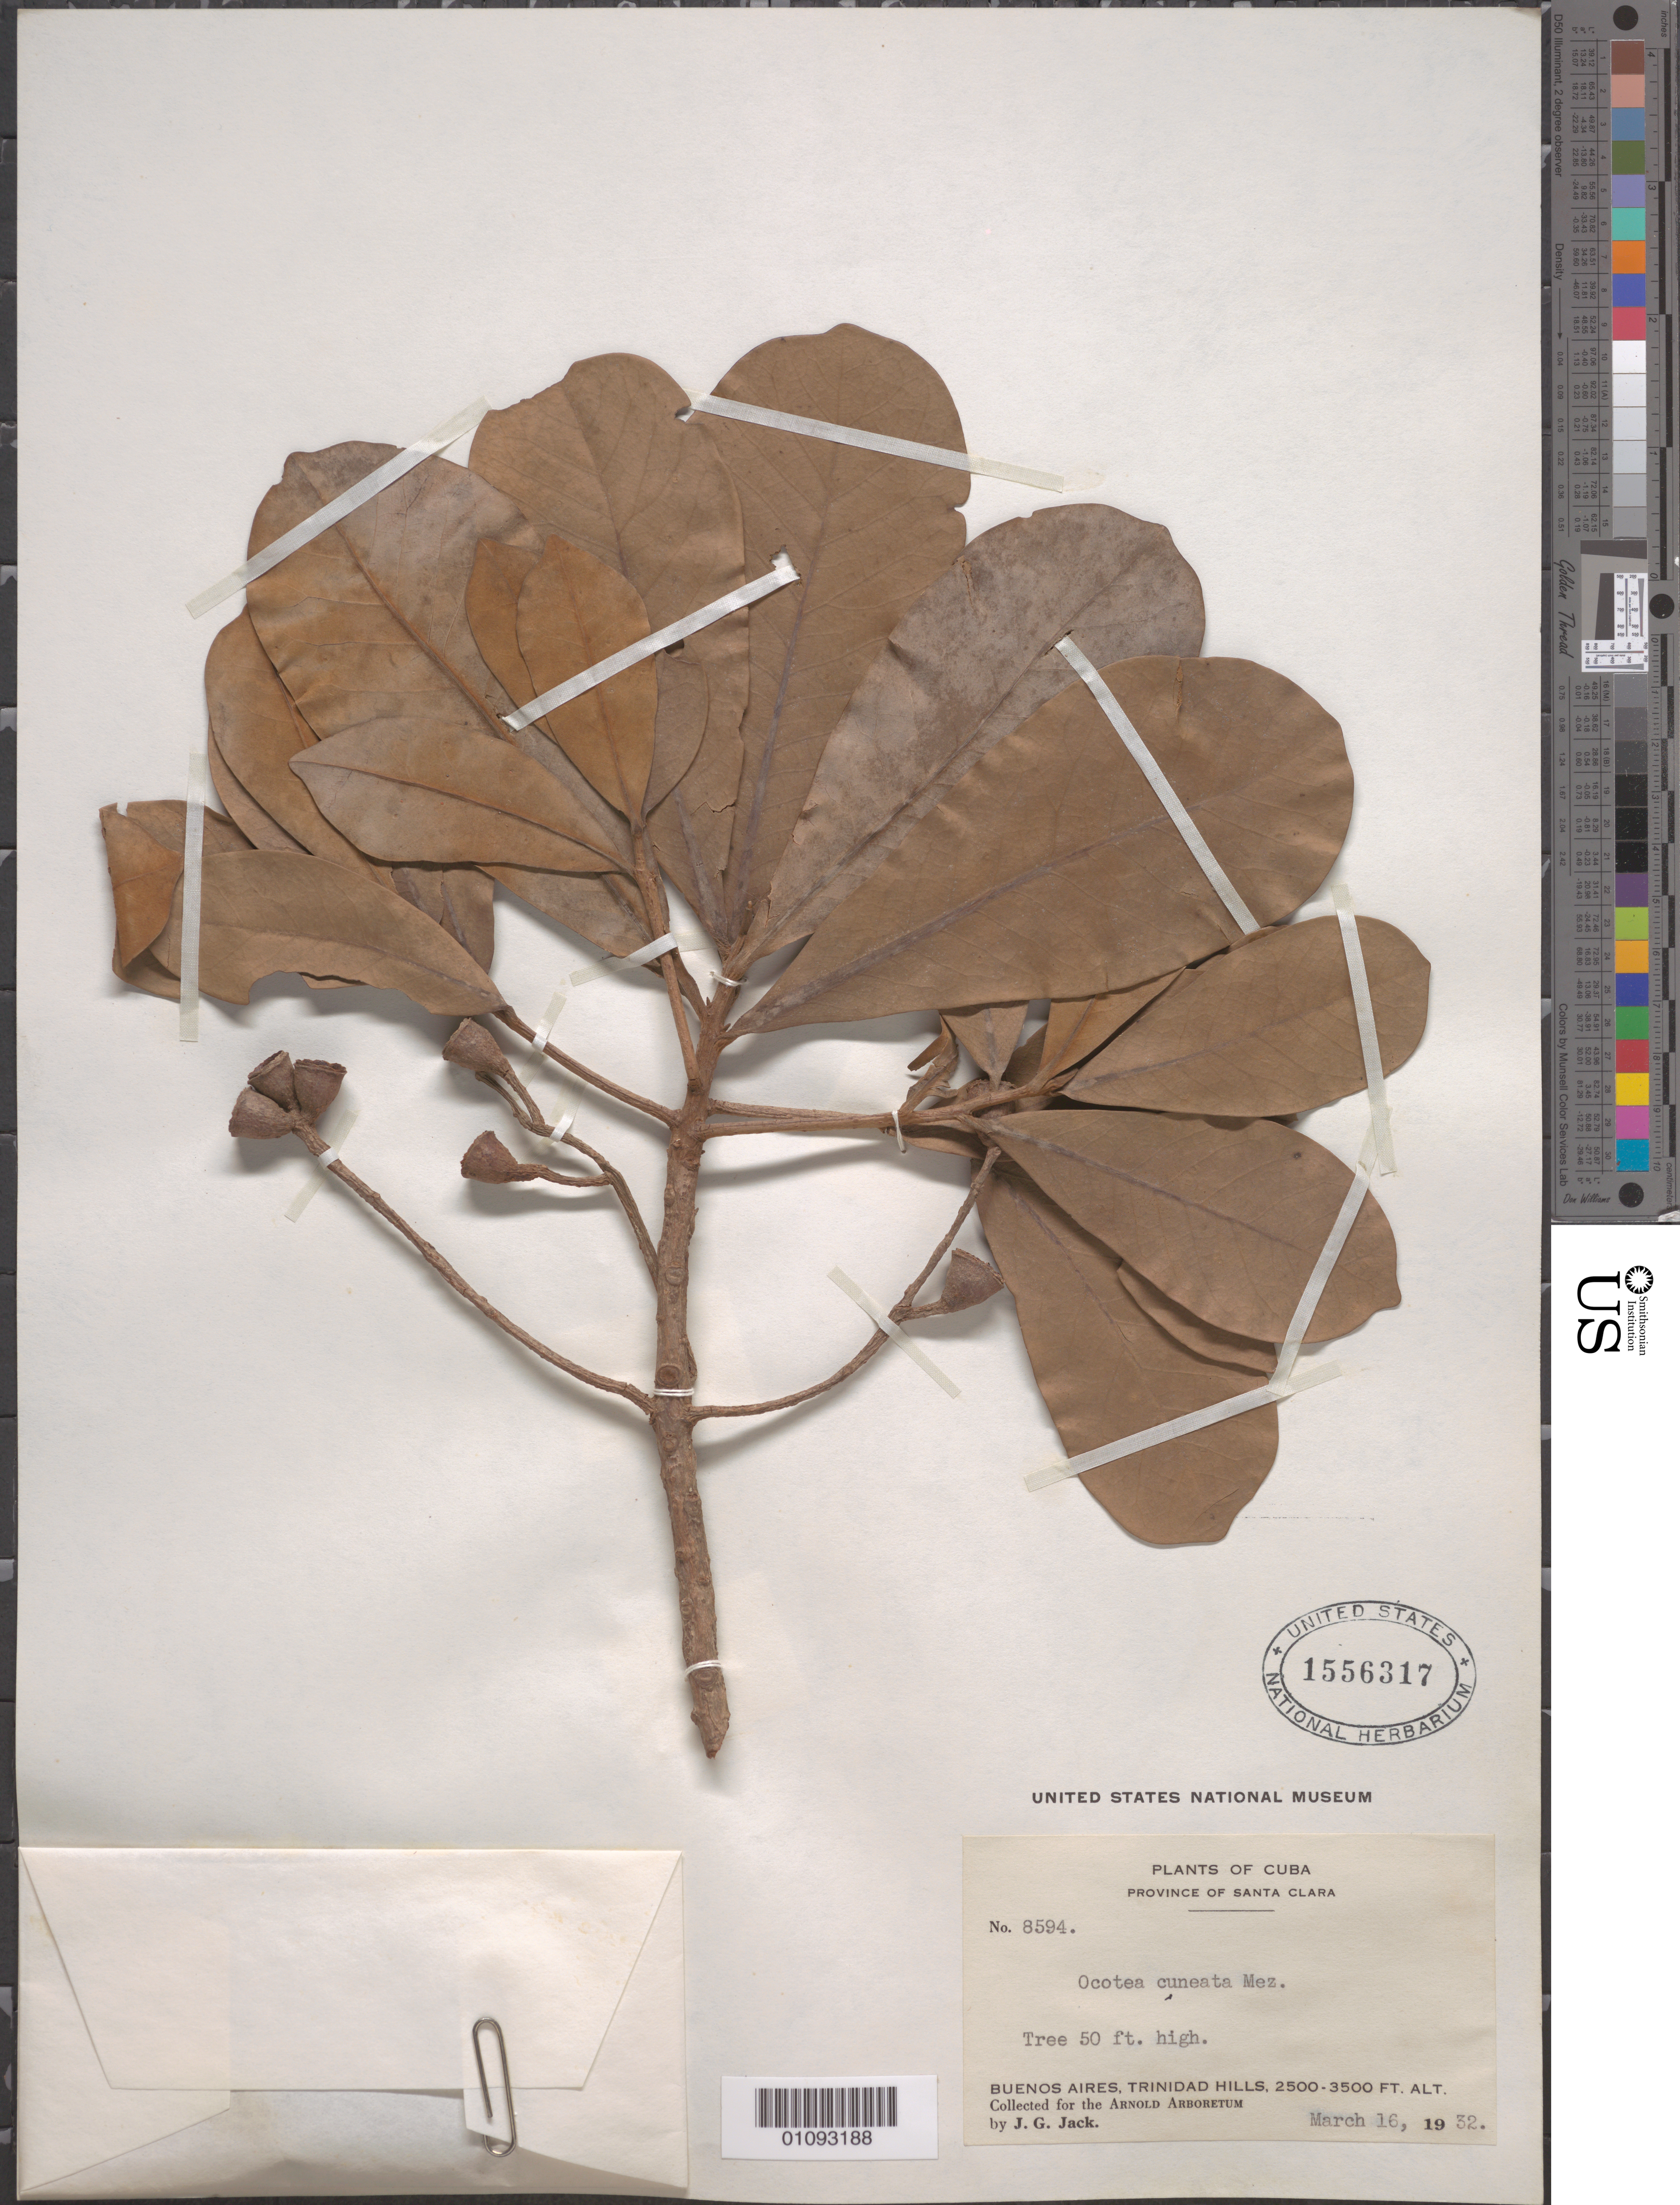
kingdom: Plantae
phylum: Tracheophyta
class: Magnoliopsida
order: Laurales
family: Lauraceae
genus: Ocotea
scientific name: Ocotea cuneata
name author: (Griseb.) M. Gómez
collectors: J. G. Jack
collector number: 8594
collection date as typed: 16 Mar 1932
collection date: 1932-03-16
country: Cuba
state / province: Matanzas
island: Cuba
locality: Buenos Aires, Trinidad Hills, Cuba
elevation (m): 762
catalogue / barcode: US 1556317